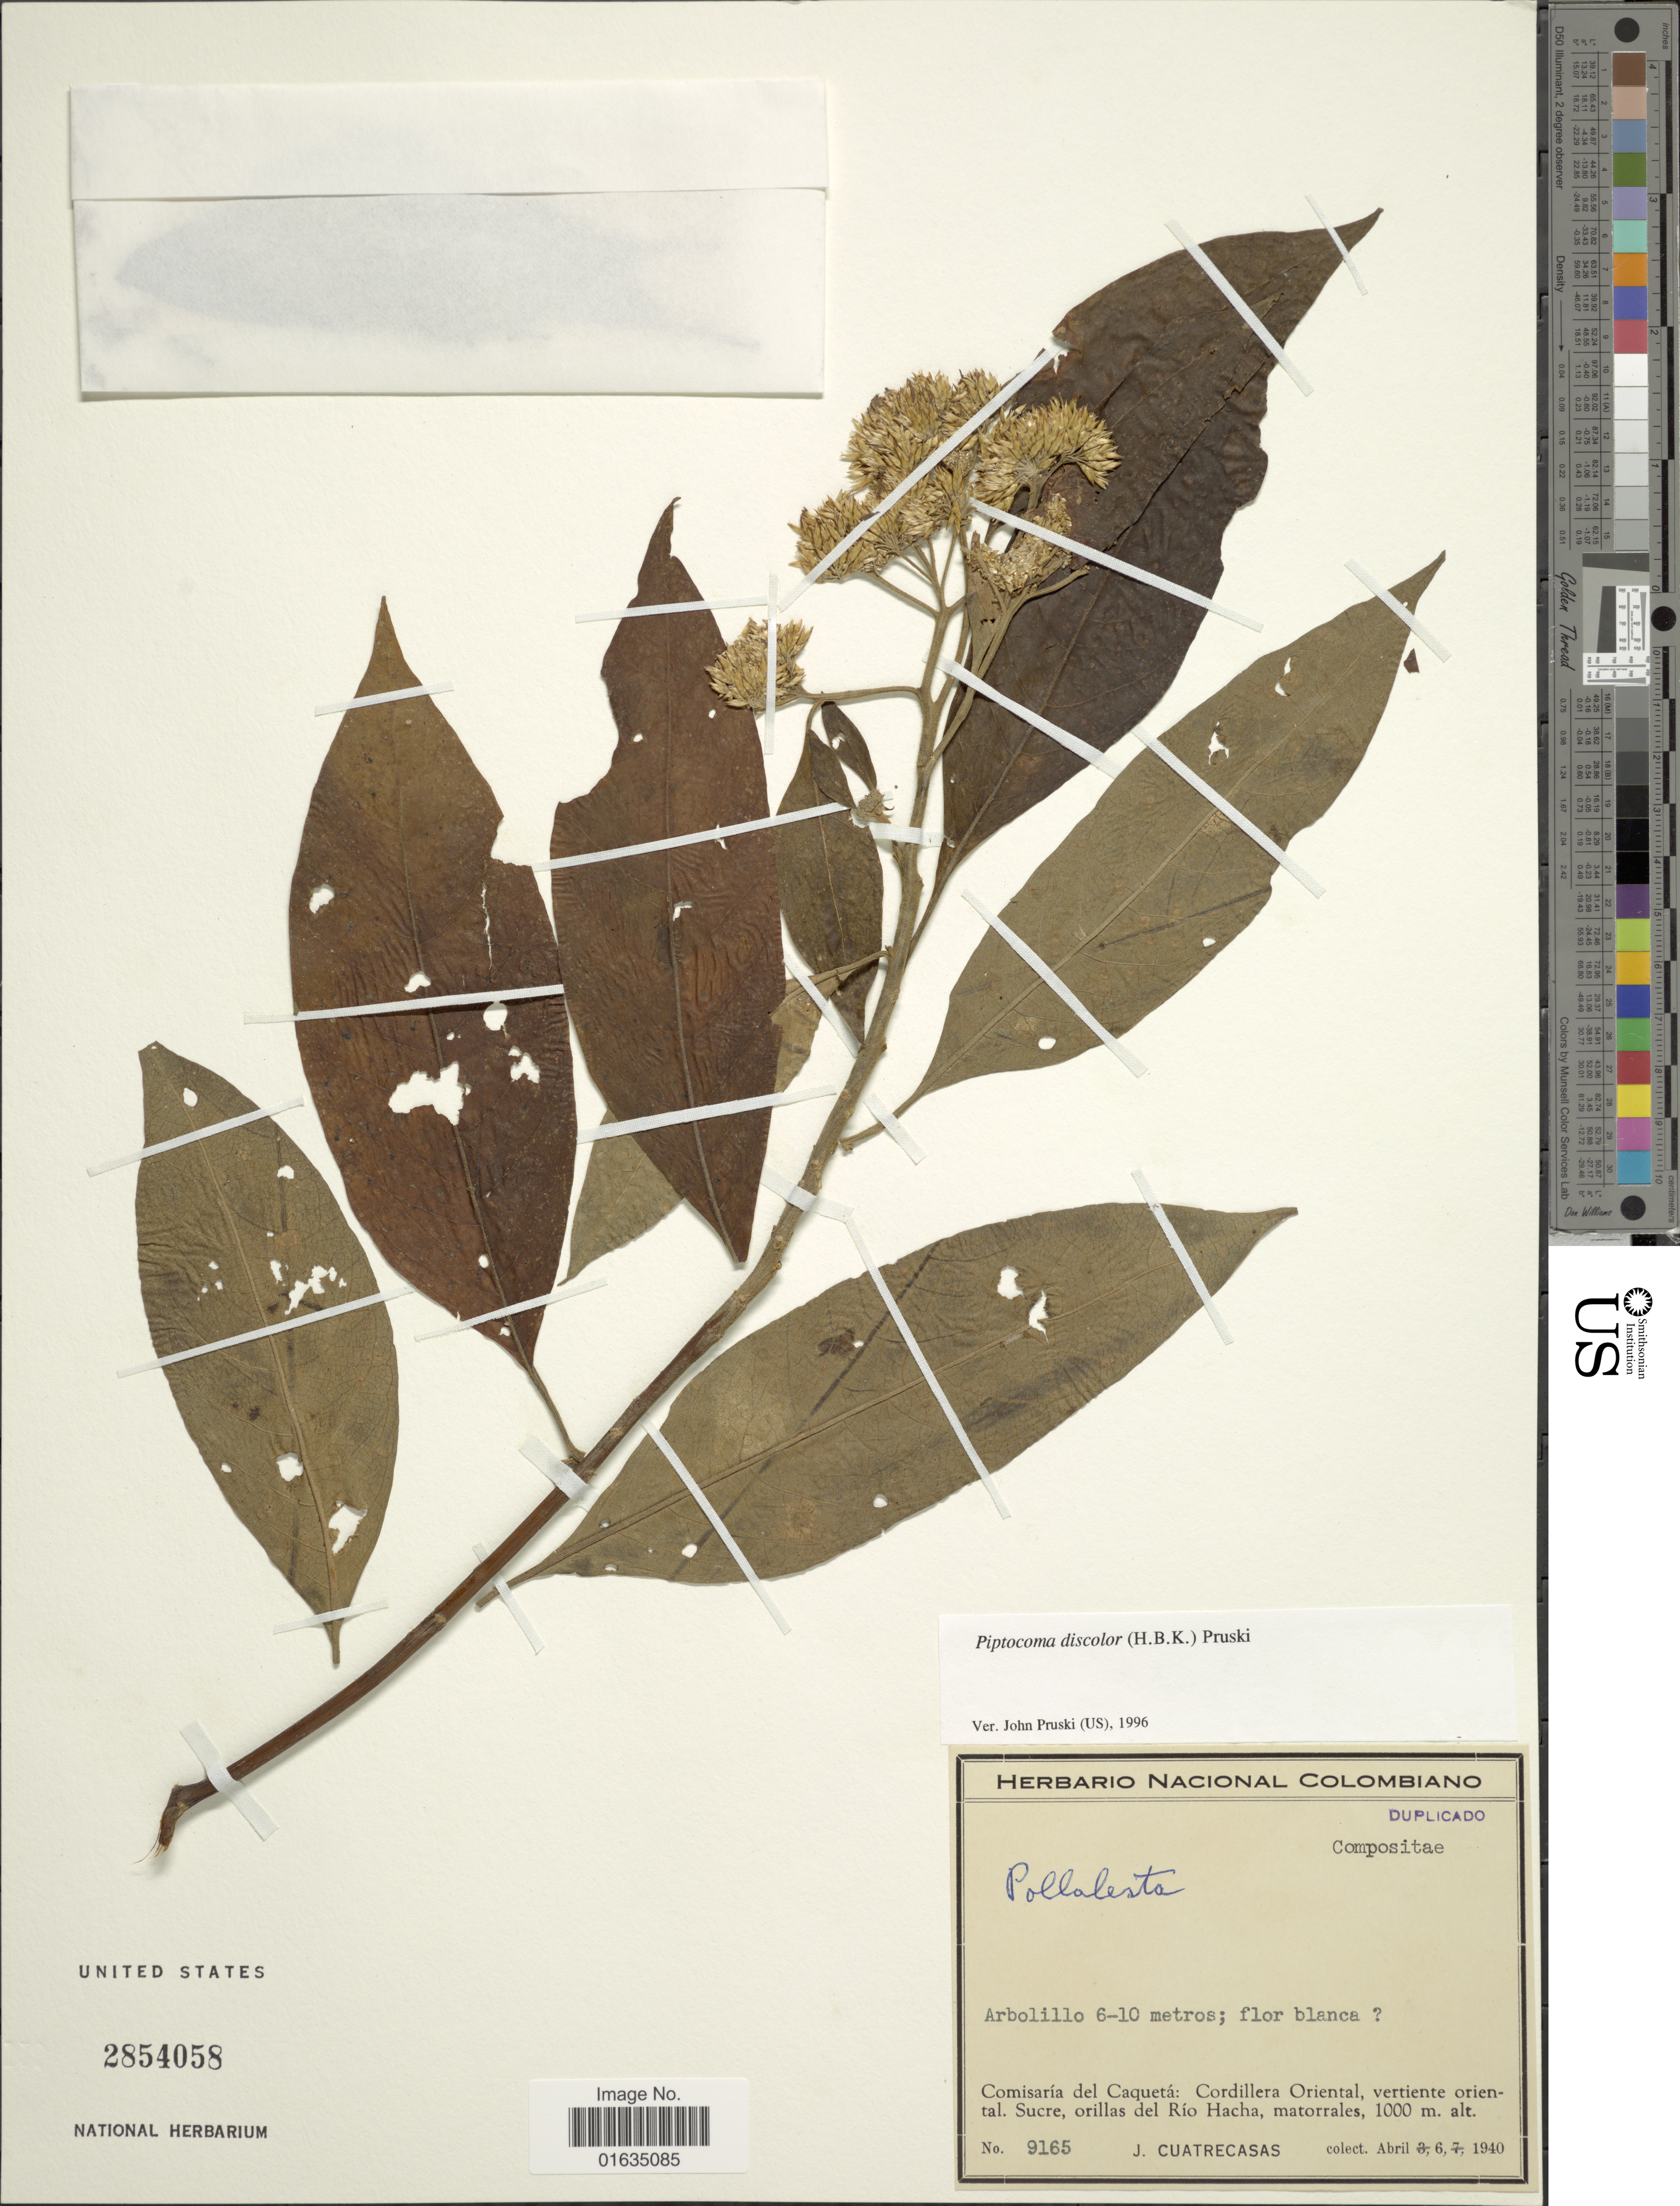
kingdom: Plantae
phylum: Tracheophyta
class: Magnoliopsida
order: Asterales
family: Asteraceae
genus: Pollalesta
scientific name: Pollalesta discolor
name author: (Kunth) Aristeg.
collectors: J. Cuatrecasas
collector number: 9165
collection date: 1940-04-06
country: Colombia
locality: Comisaria del Caqueta, Cordillera Oriental, Sucre, orillas del Rio Hacha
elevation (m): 1000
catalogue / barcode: US 2854058